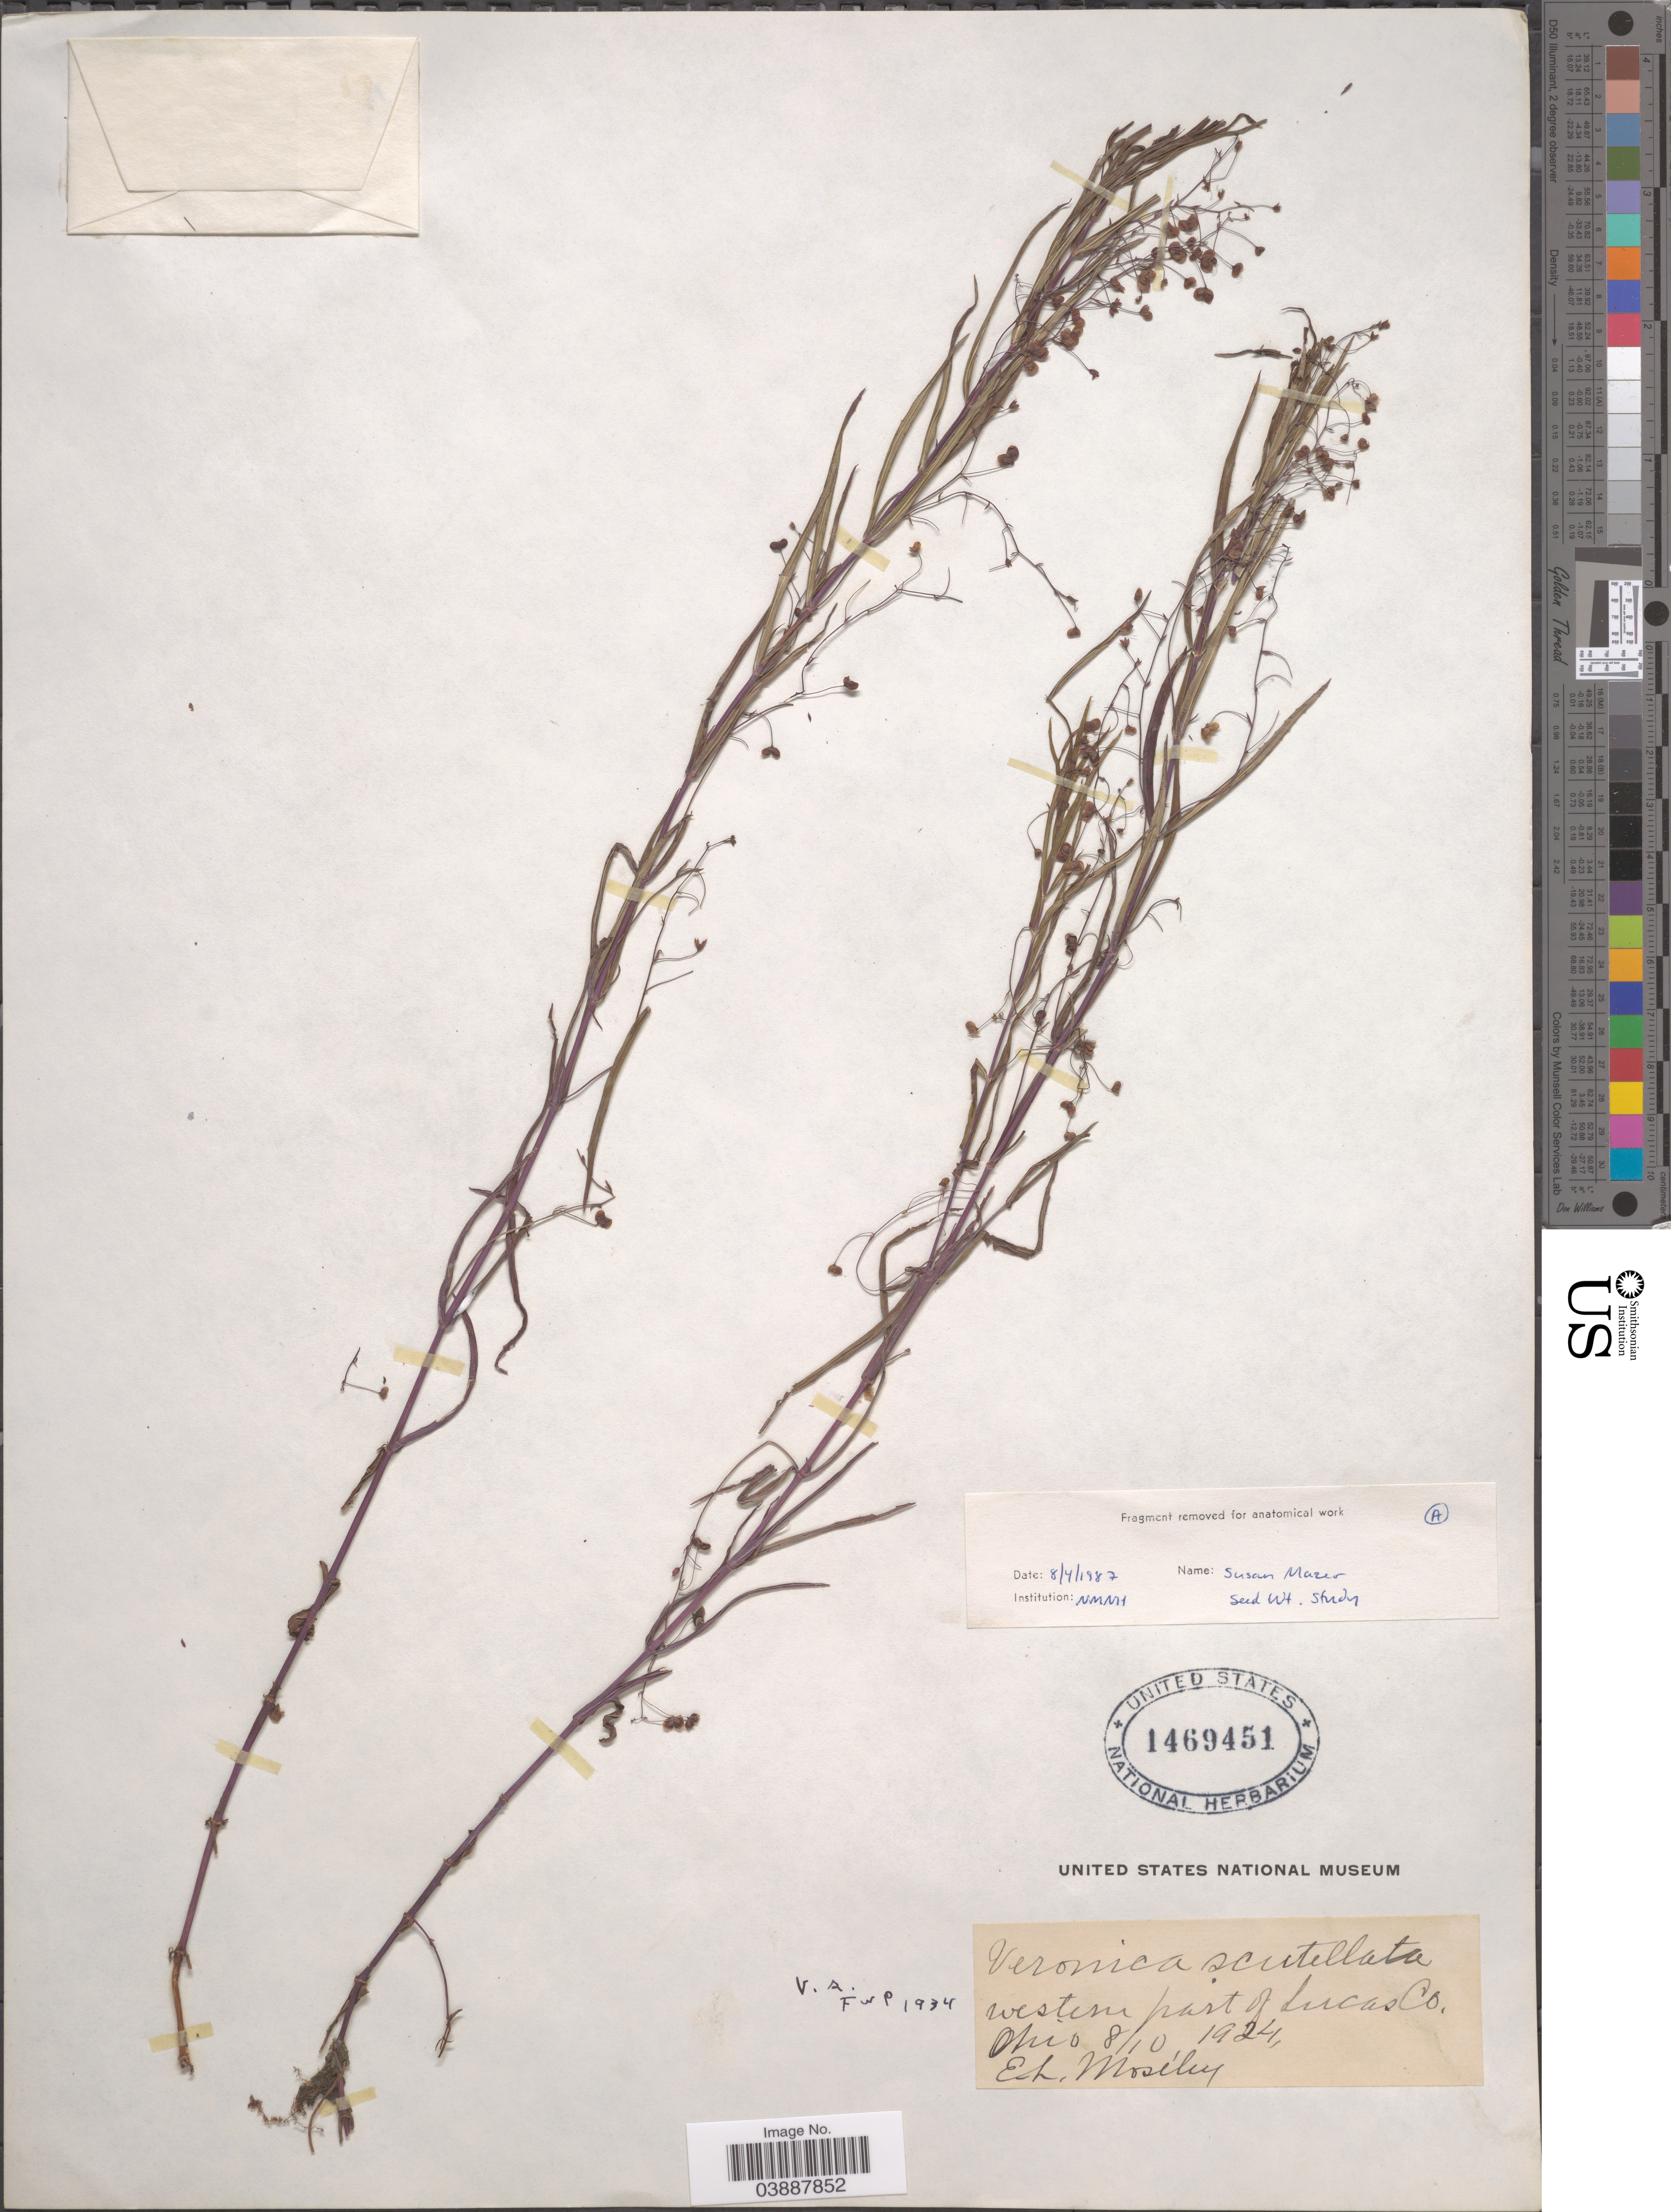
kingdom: Plantae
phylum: Tracheophyta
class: Magnoliopsida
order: Lamiales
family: Plantaginaceae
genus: Veronica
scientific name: Veronica scutellata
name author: L.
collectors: E. Moseley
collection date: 1924-08-10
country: United States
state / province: Ohio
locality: Western part of Lucas Co.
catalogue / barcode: US 1469451